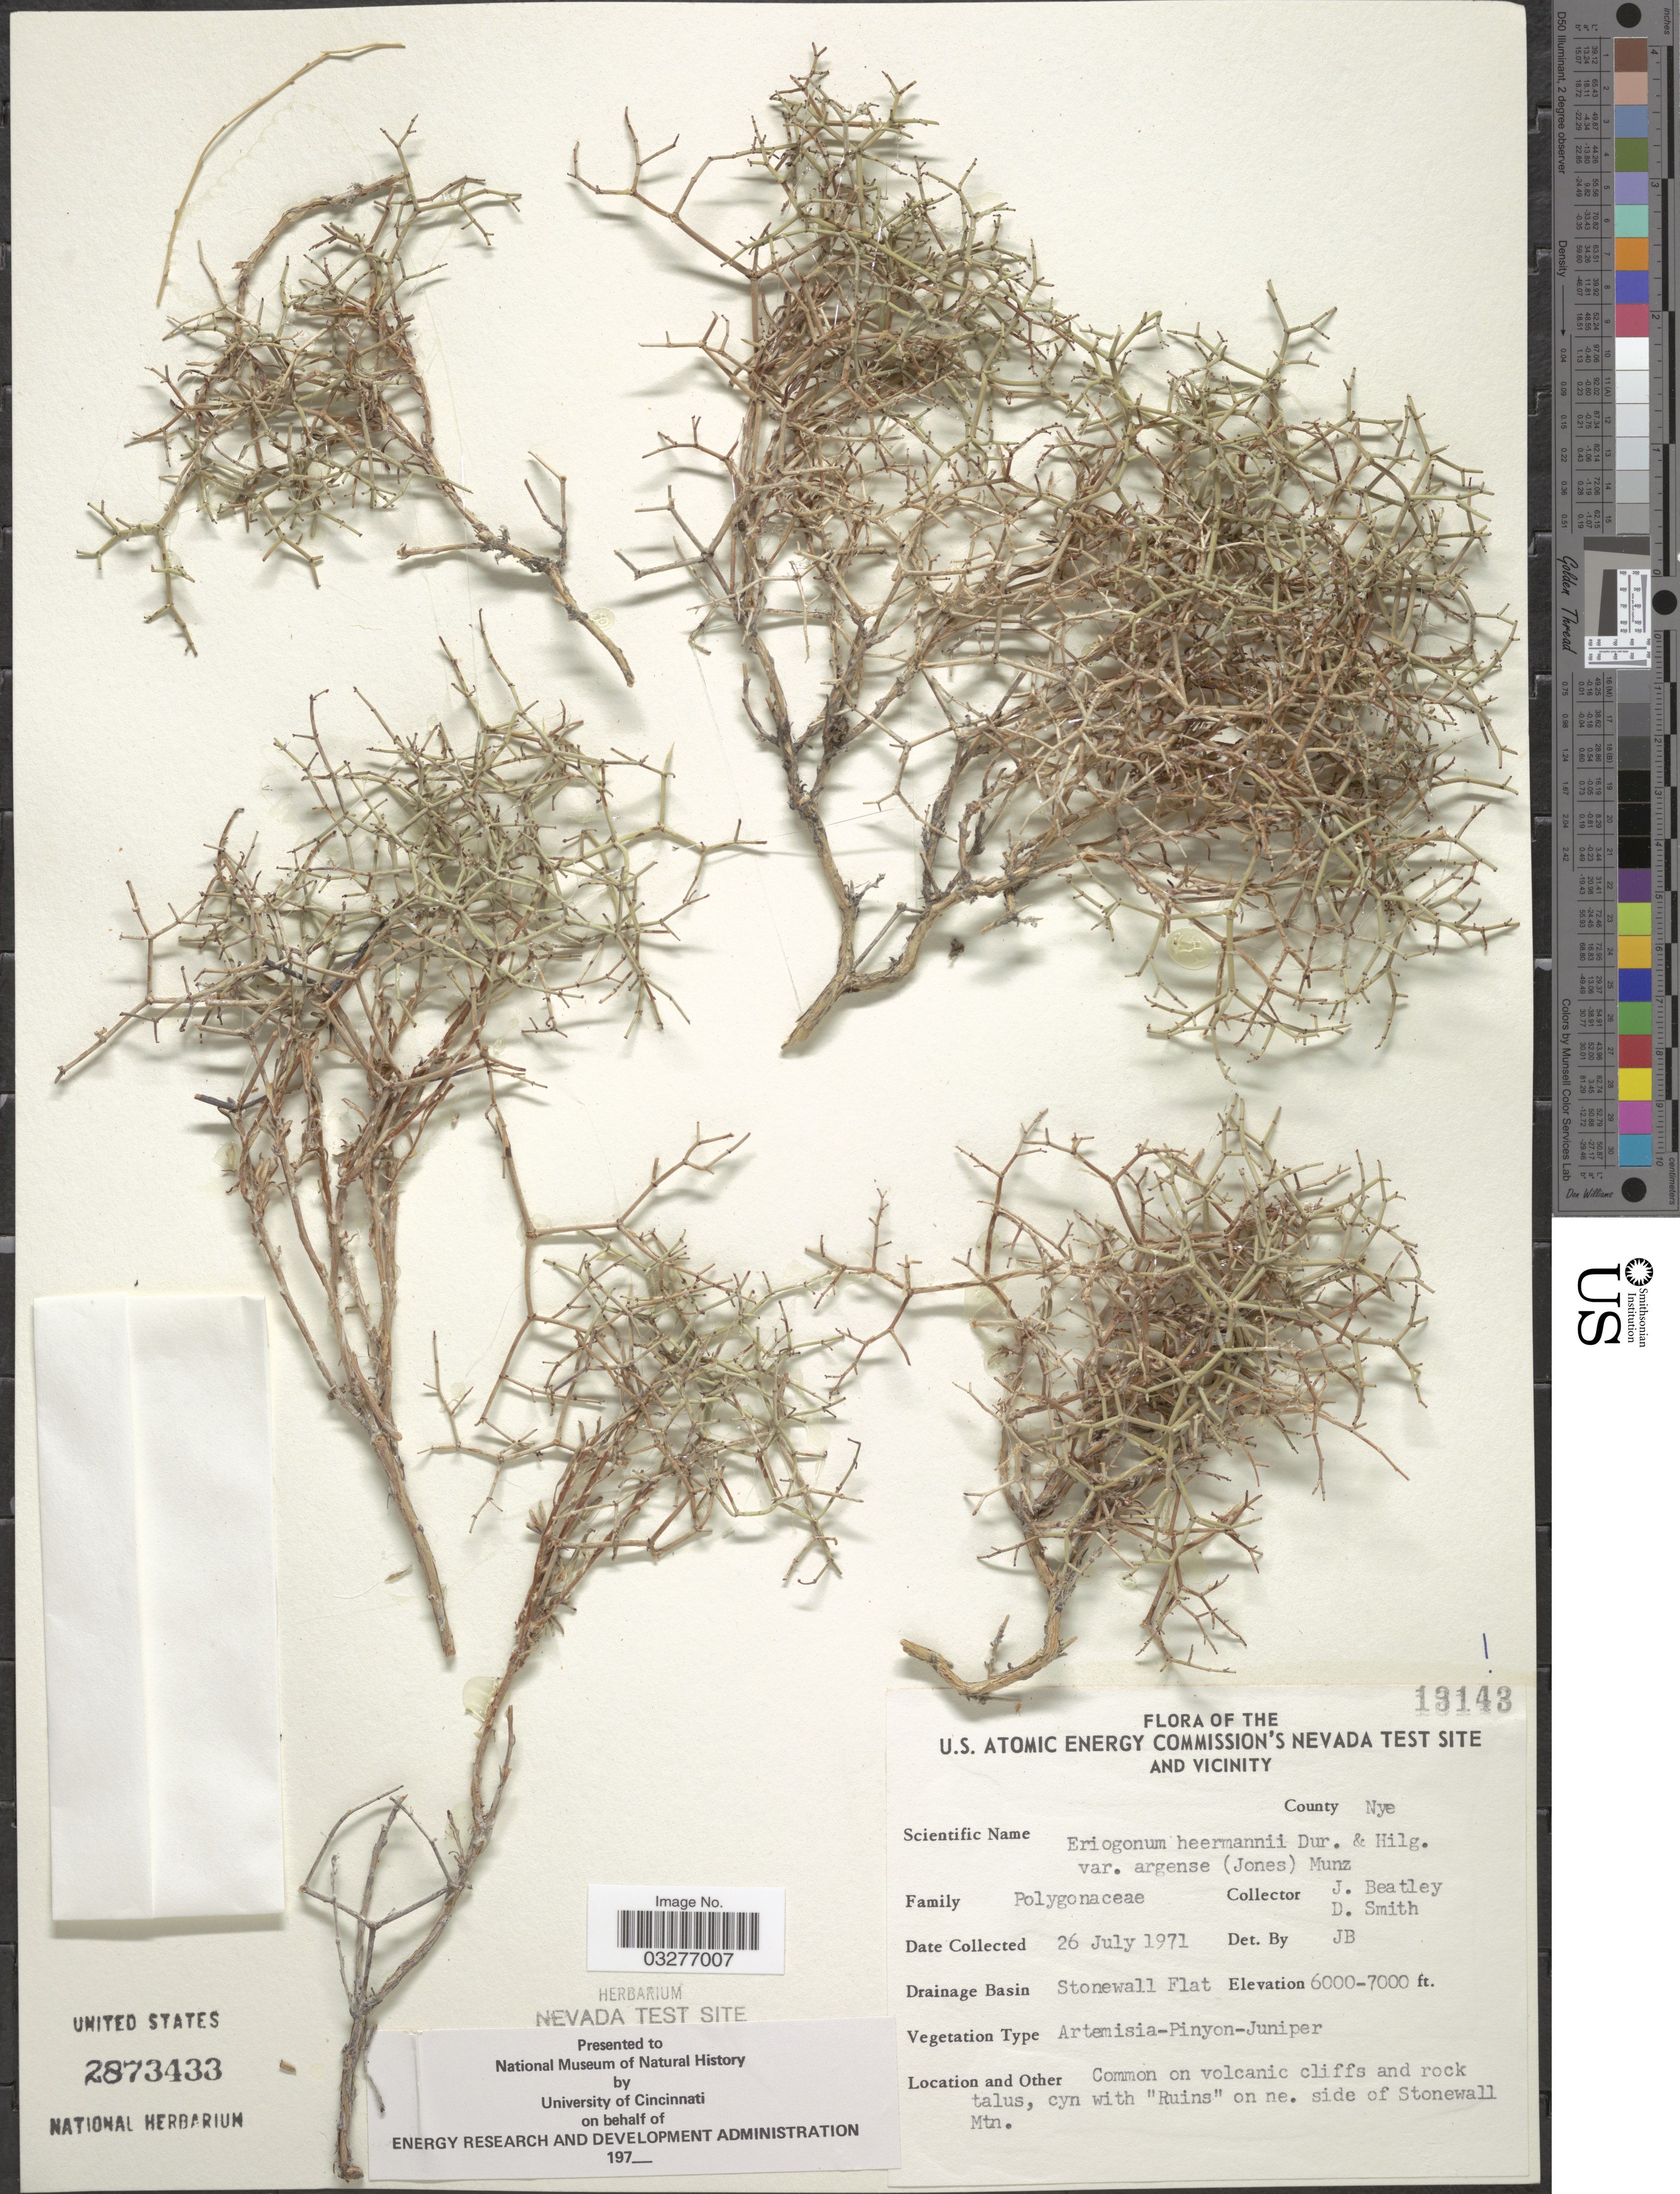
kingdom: Plantae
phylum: Tracheophyta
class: Magnoliopsida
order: Caryophyllales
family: Polygonaceae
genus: Eriogonum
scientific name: Eriogonum heermannii var. argense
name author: (M.E. Jones) Munz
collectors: J. C. Beatley & D. Smith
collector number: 13143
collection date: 1971-07-26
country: United States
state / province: Nevada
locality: U.S. Atomic Energy Commission's Nevada Test Site and Vicinity. County Nye. Drainage Basin Stonewall Flat. Common on volcanic cliffs and rock talus, cyn with "Ruins" on ne. side of Stonewall Mtn.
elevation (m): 1829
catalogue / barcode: US 2873433